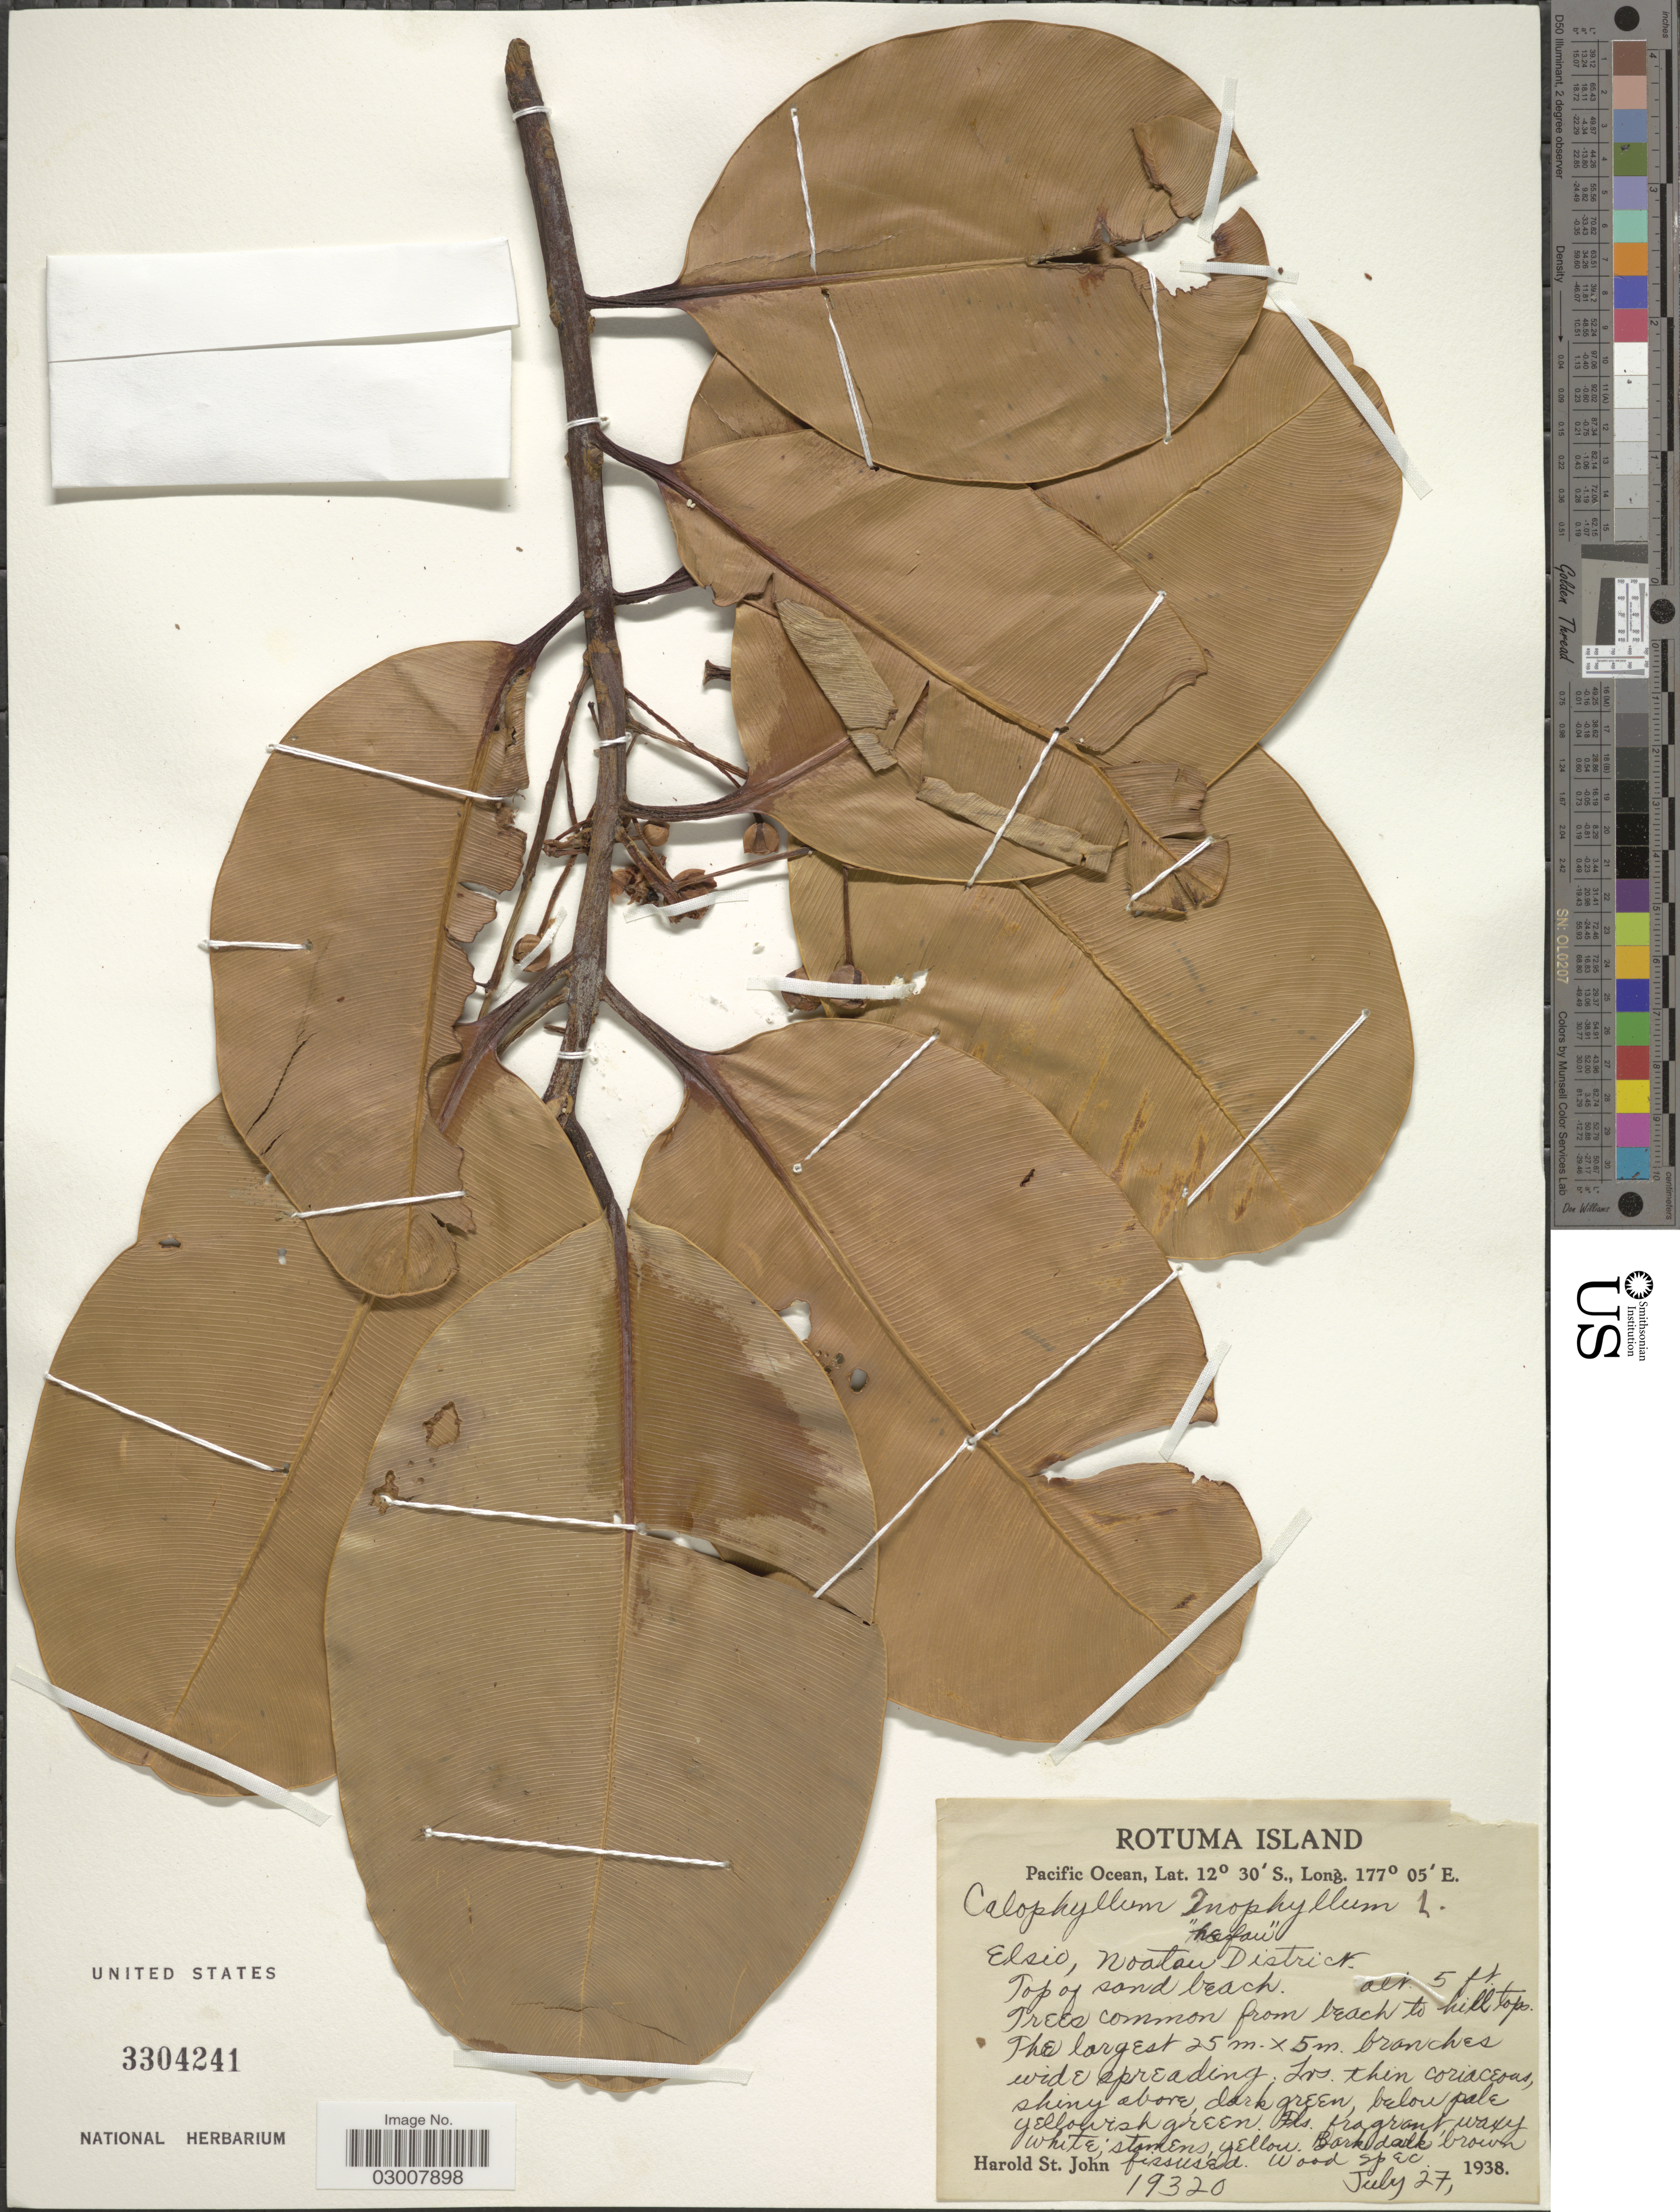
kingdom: Plantae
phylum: Tracheophyta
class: Magnoliopsida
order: Malpighiales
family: Calophyllaceae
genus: Calophyllum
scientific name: Calophyllum inophyllum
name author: L.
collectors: H. St. John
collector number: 19320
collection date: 1938-07-27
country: Fiji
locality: Rotuma Island. Elsio, Noatau District.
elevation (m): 2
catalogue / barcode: US 3304241